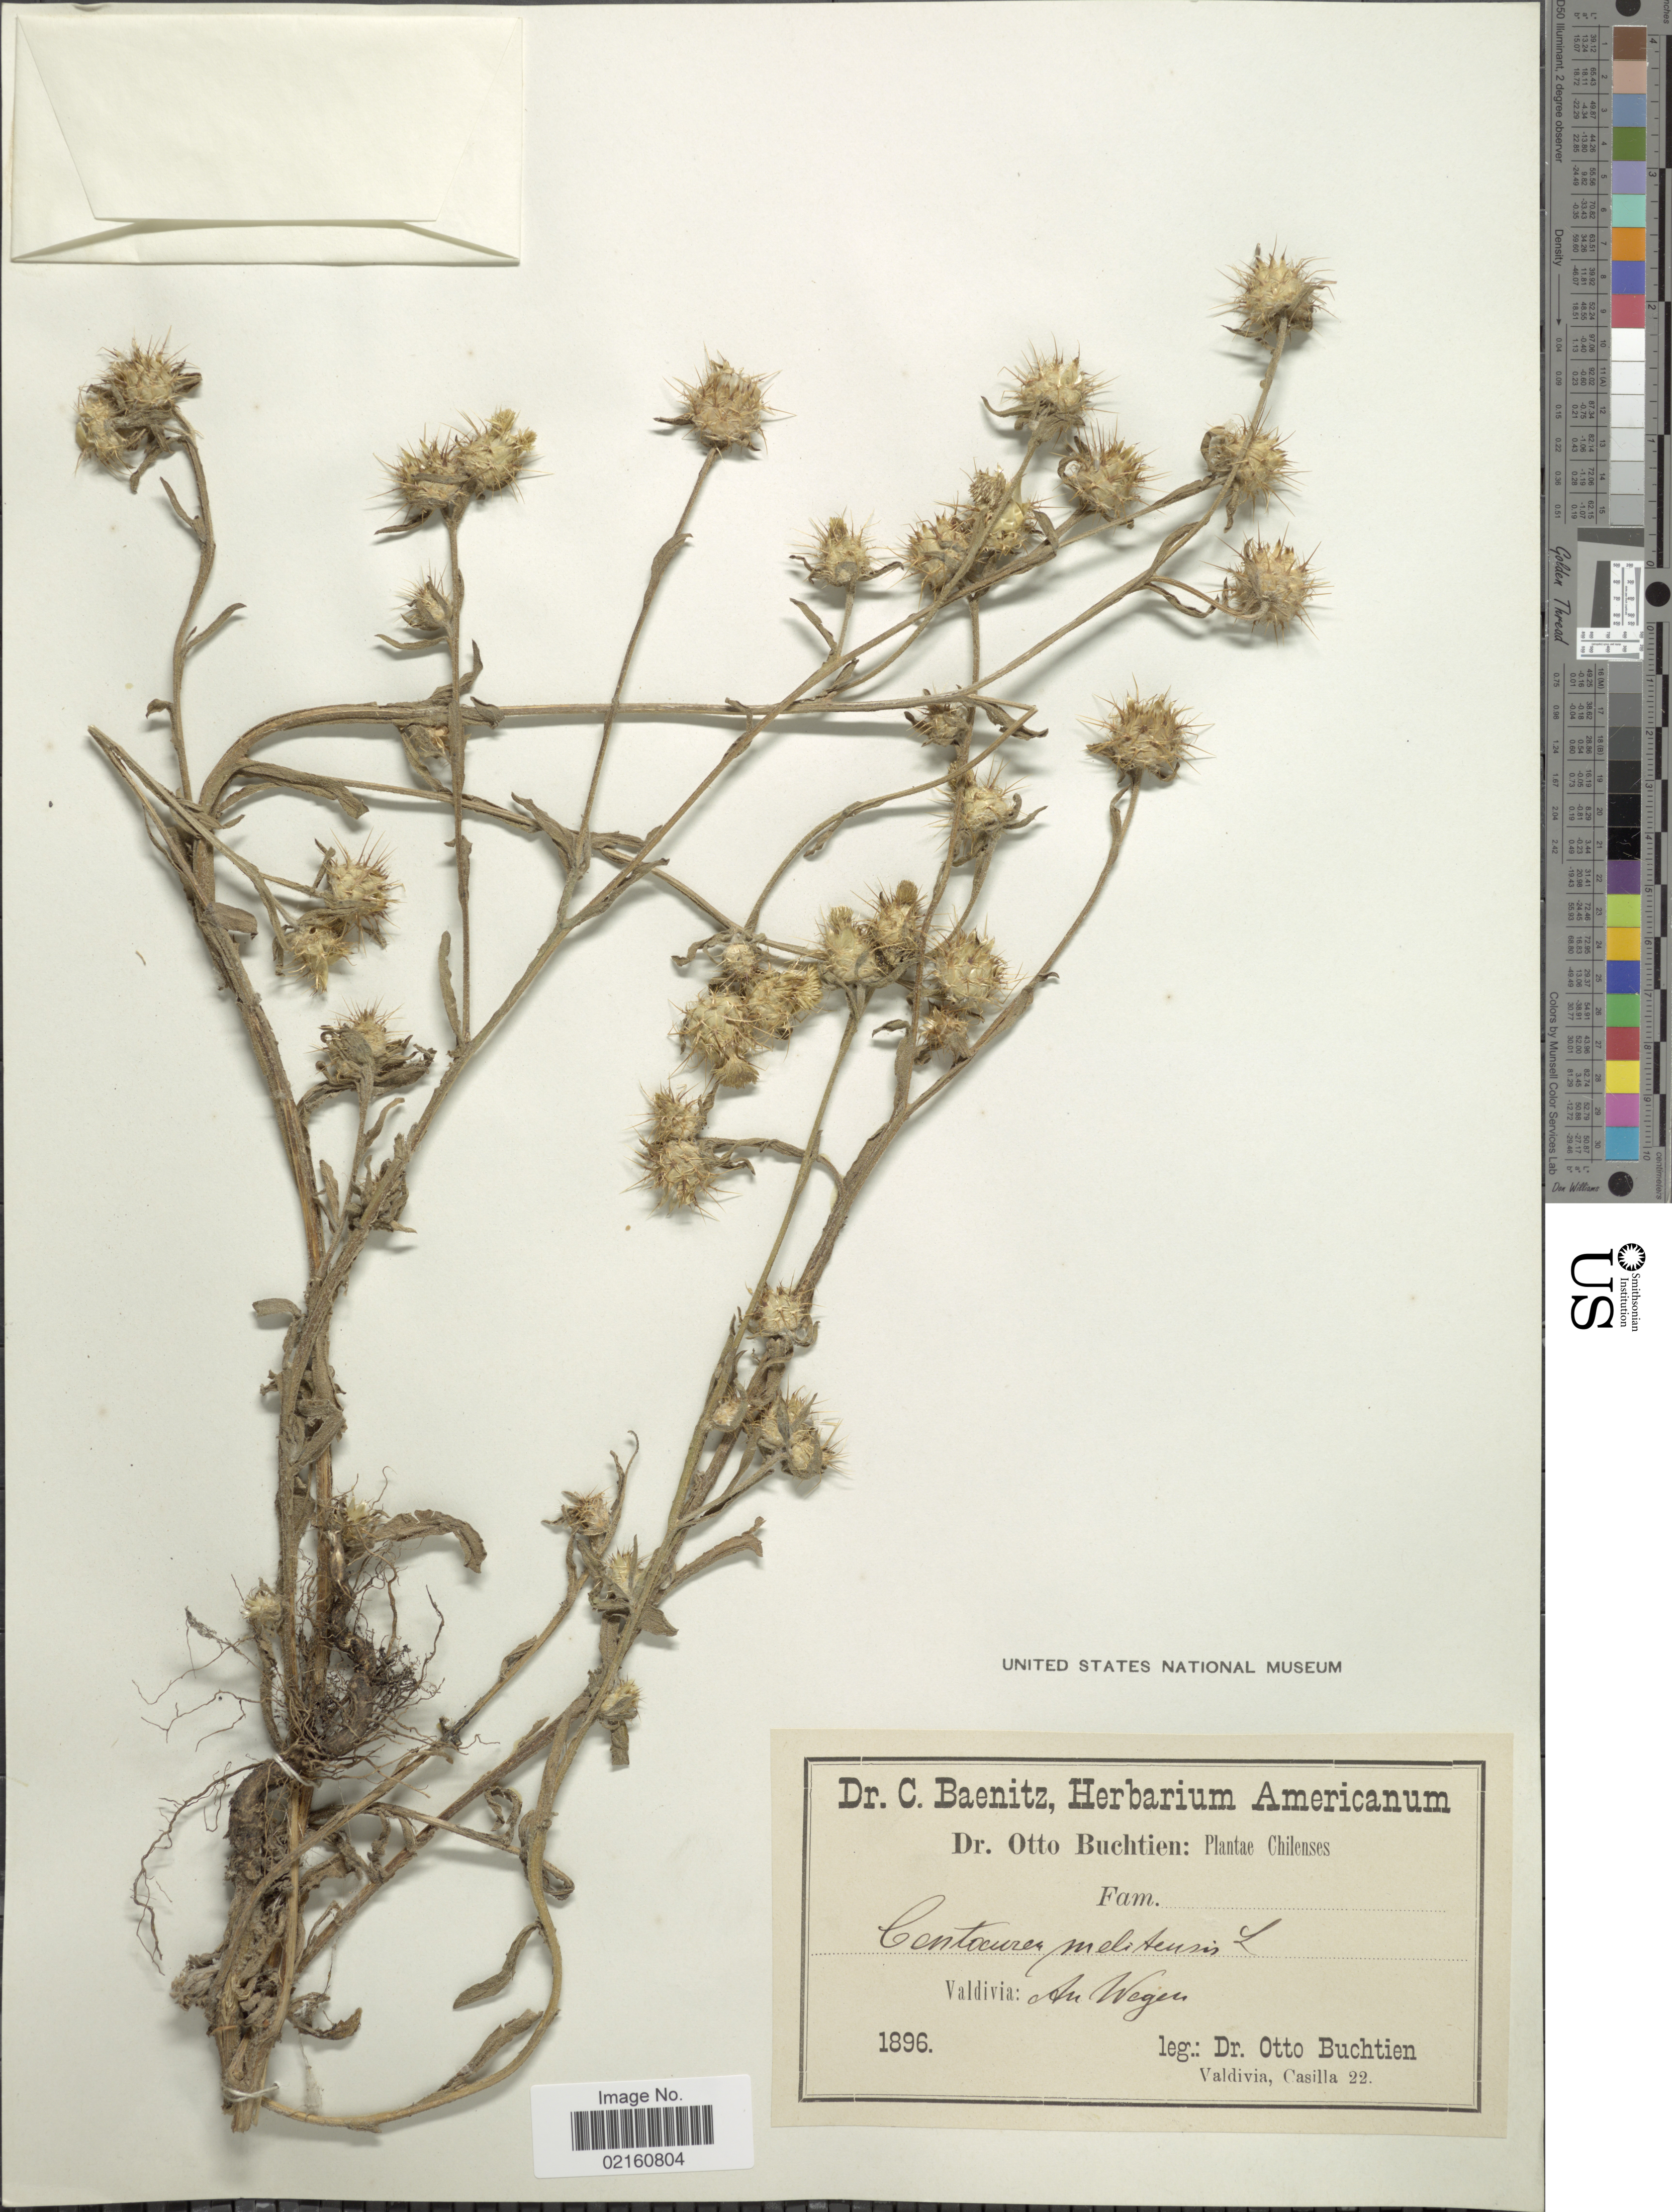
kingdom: Plantae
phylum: Tracheophyta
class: Magnoliopsida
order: Asterales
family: Asteraceae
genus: Centaurea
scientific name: Centaurea melitensis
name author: L.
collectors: O. Buchtien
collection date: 1896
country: Chile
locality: Valdivia An Wegen